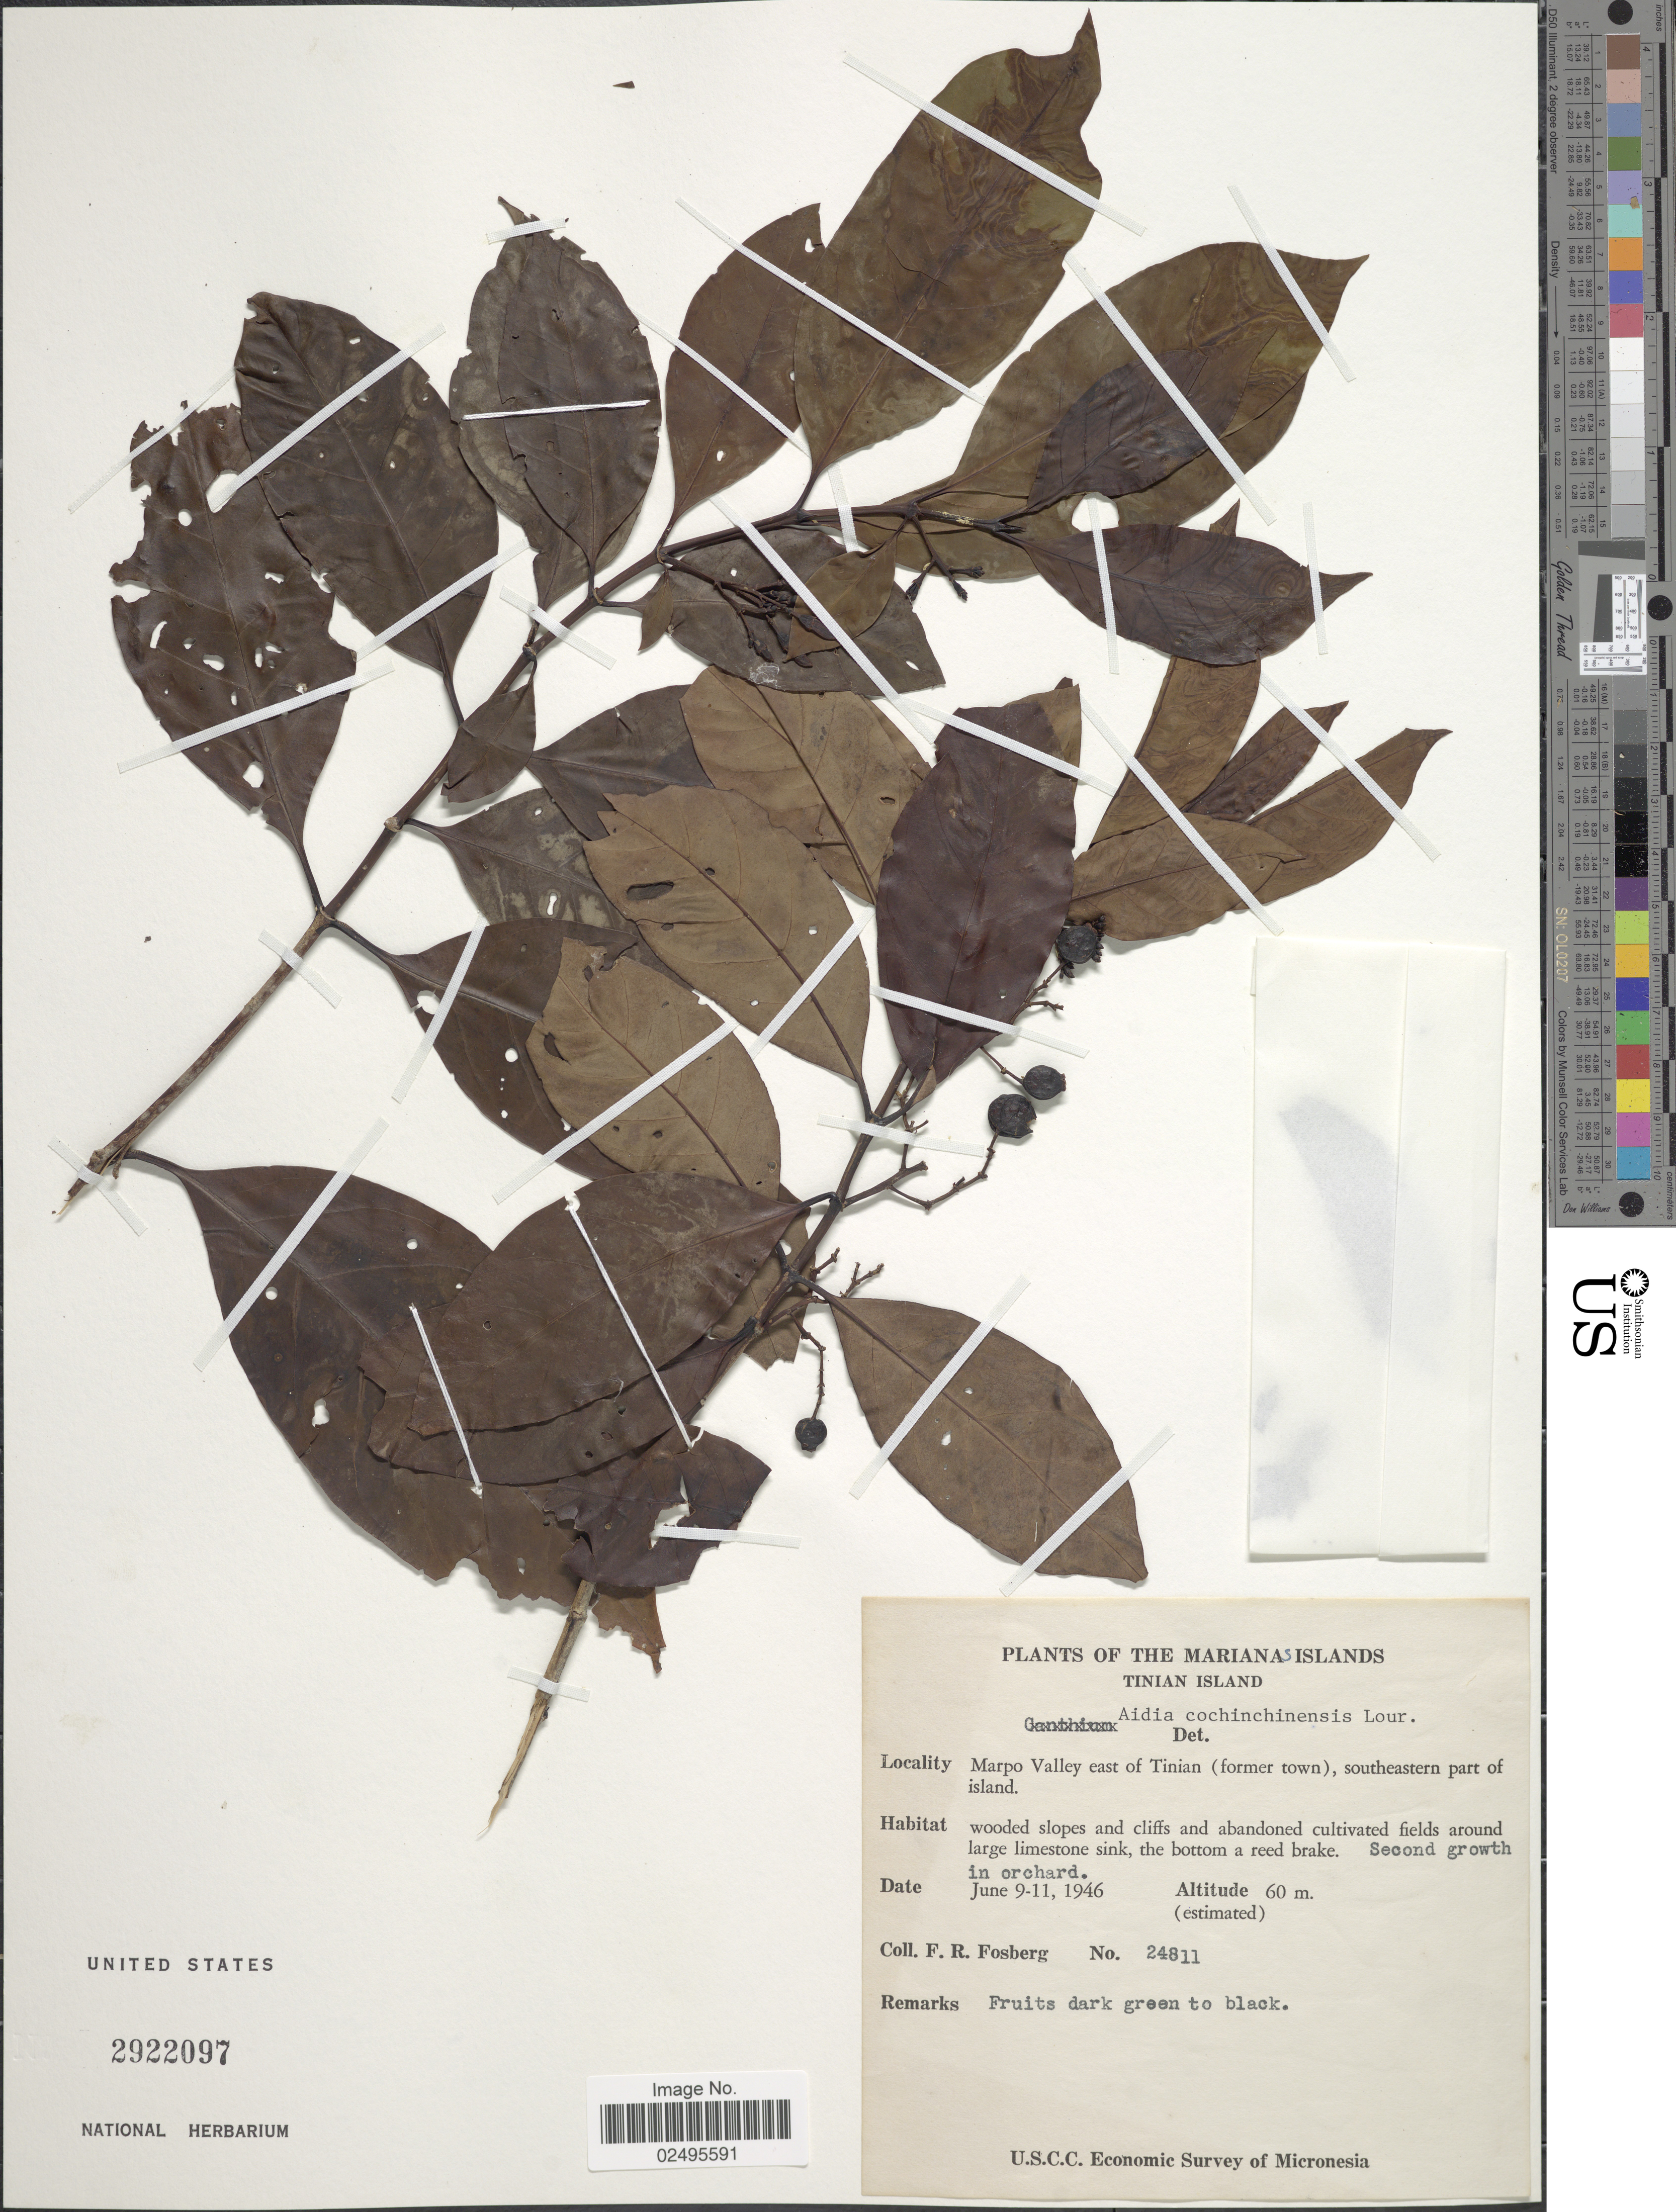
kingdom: Plantae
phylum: Tracheophyta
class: Magnoliopsida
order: Gentianales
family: Rubiaceae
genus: Aidia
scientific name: Aidia graeffei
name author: (Reinecke) Tirveng.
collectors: F. R. Fosberg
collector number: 24811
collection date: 1946-06-09/1946-06-11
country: Northern Mariana Islands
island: Tinian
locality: Tinian Island. Marpo Valley east of Tinian (former town), southeastern part of island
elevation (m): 60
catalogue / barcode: US 2922097